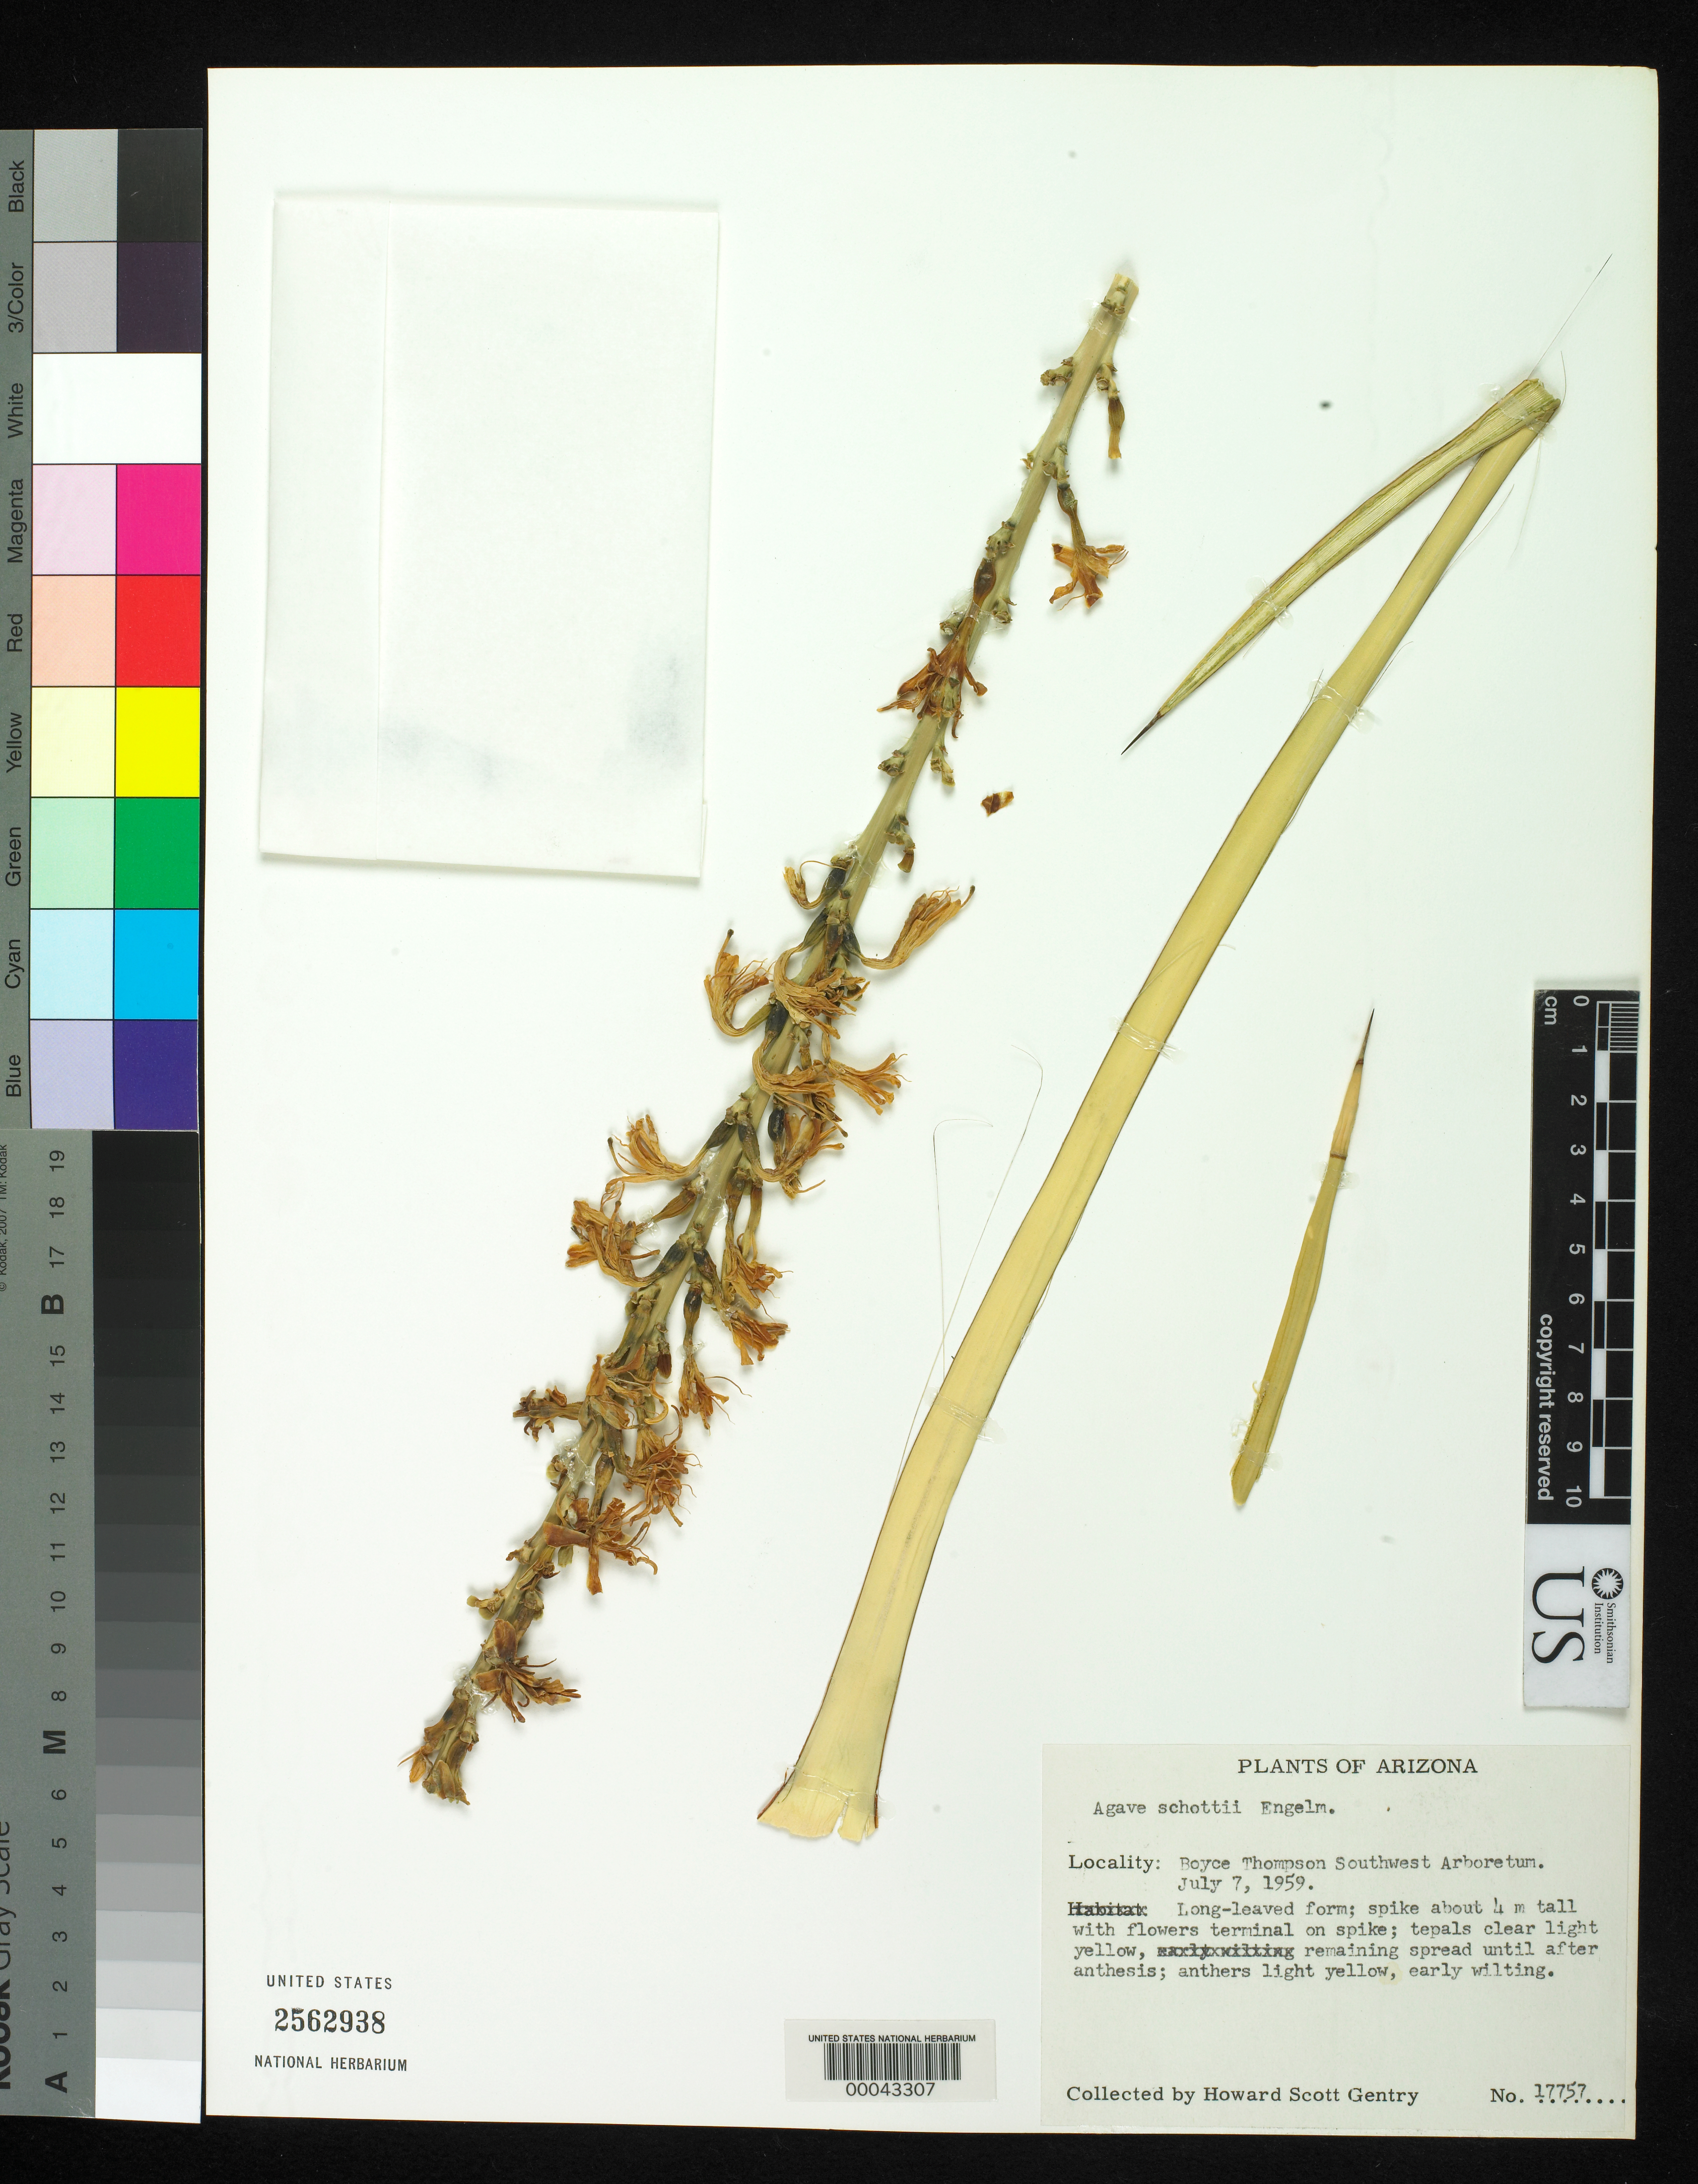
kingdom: Plantae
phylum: Tracheophyta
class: Liliopsida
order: Asparagales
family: Asparagaceae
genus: Agave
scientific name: Agave schottii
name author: Engelm.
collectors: H. S. Gentry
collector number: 17757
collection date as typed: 07 Jul 1959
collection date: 1959-07-07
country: United States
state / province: Arizona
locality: Boyce thompson southwest arboretum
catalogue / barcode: US 2562938